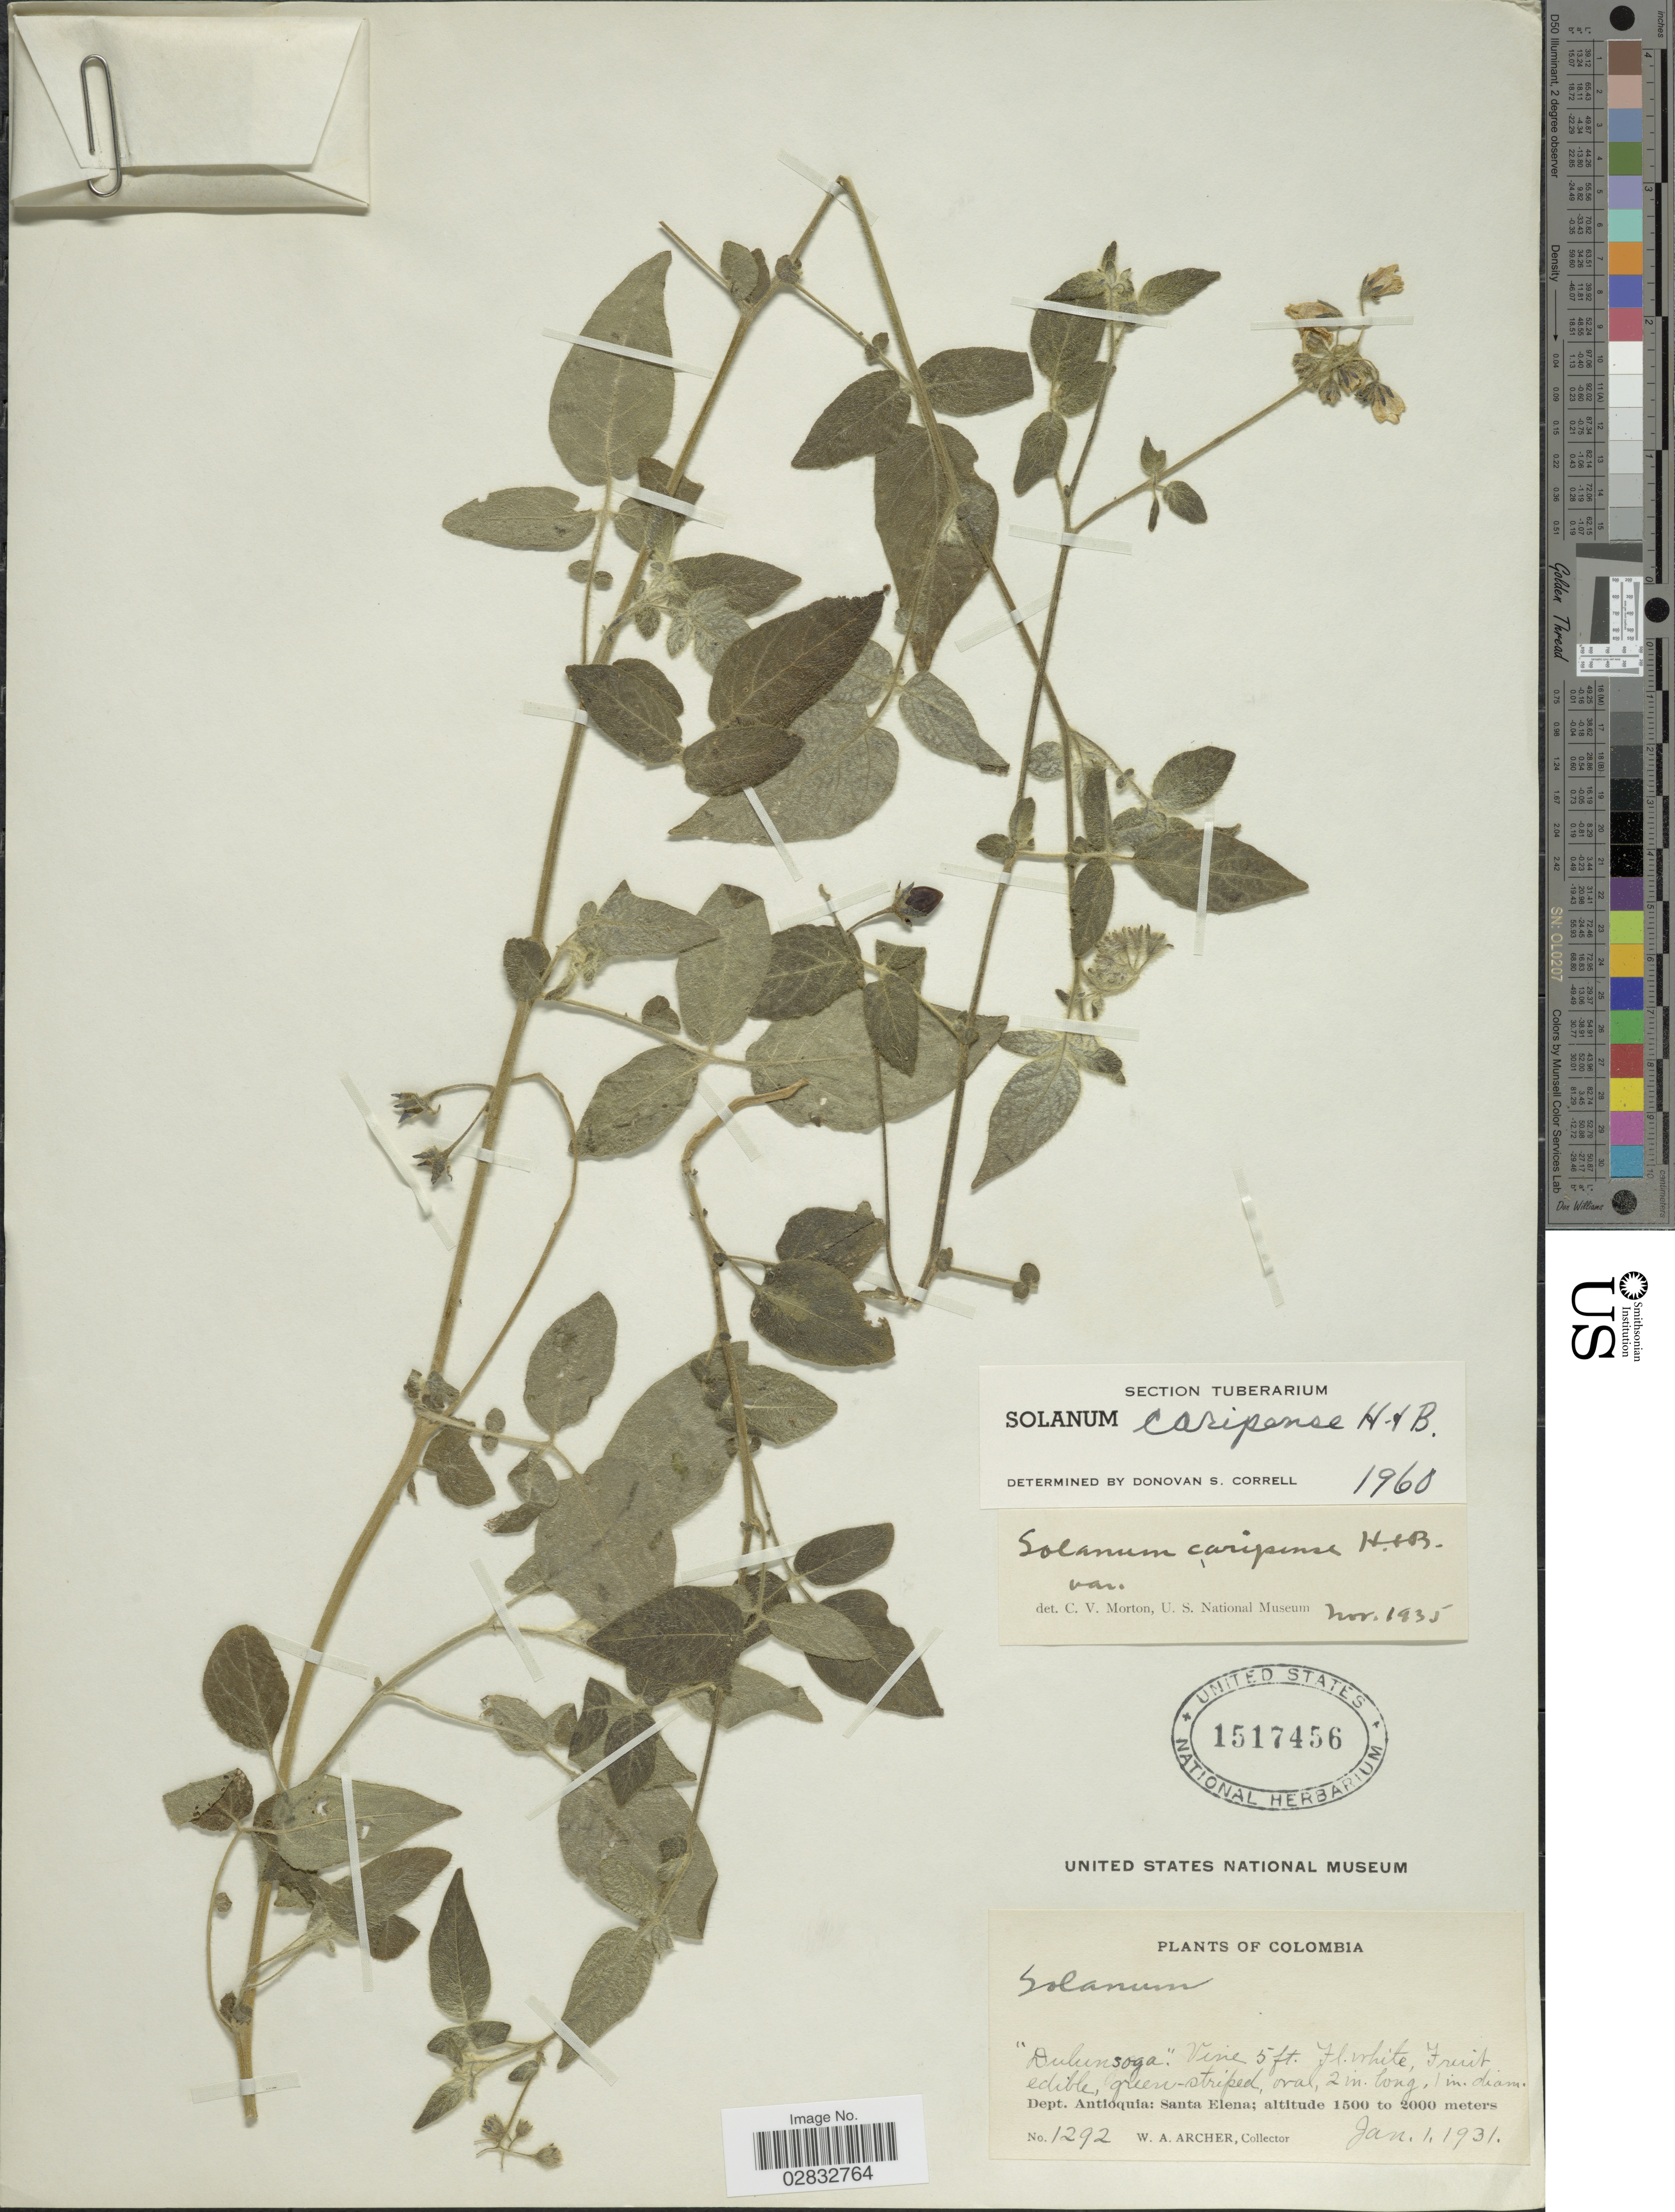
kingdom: Plantae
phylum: Tracheophyta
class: Magnoliopsida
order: Solanales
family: Solanaceae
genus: Solanum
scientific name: Solanum caripense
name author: Humb. & Bonpl. ex Dunal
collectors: W. A. Archer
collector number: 1292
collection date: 1931-01-01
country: Colombia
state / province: Antioquia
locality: Dept. Antioquia: Santa Elena.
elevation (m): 1500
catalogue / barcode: US 1517456